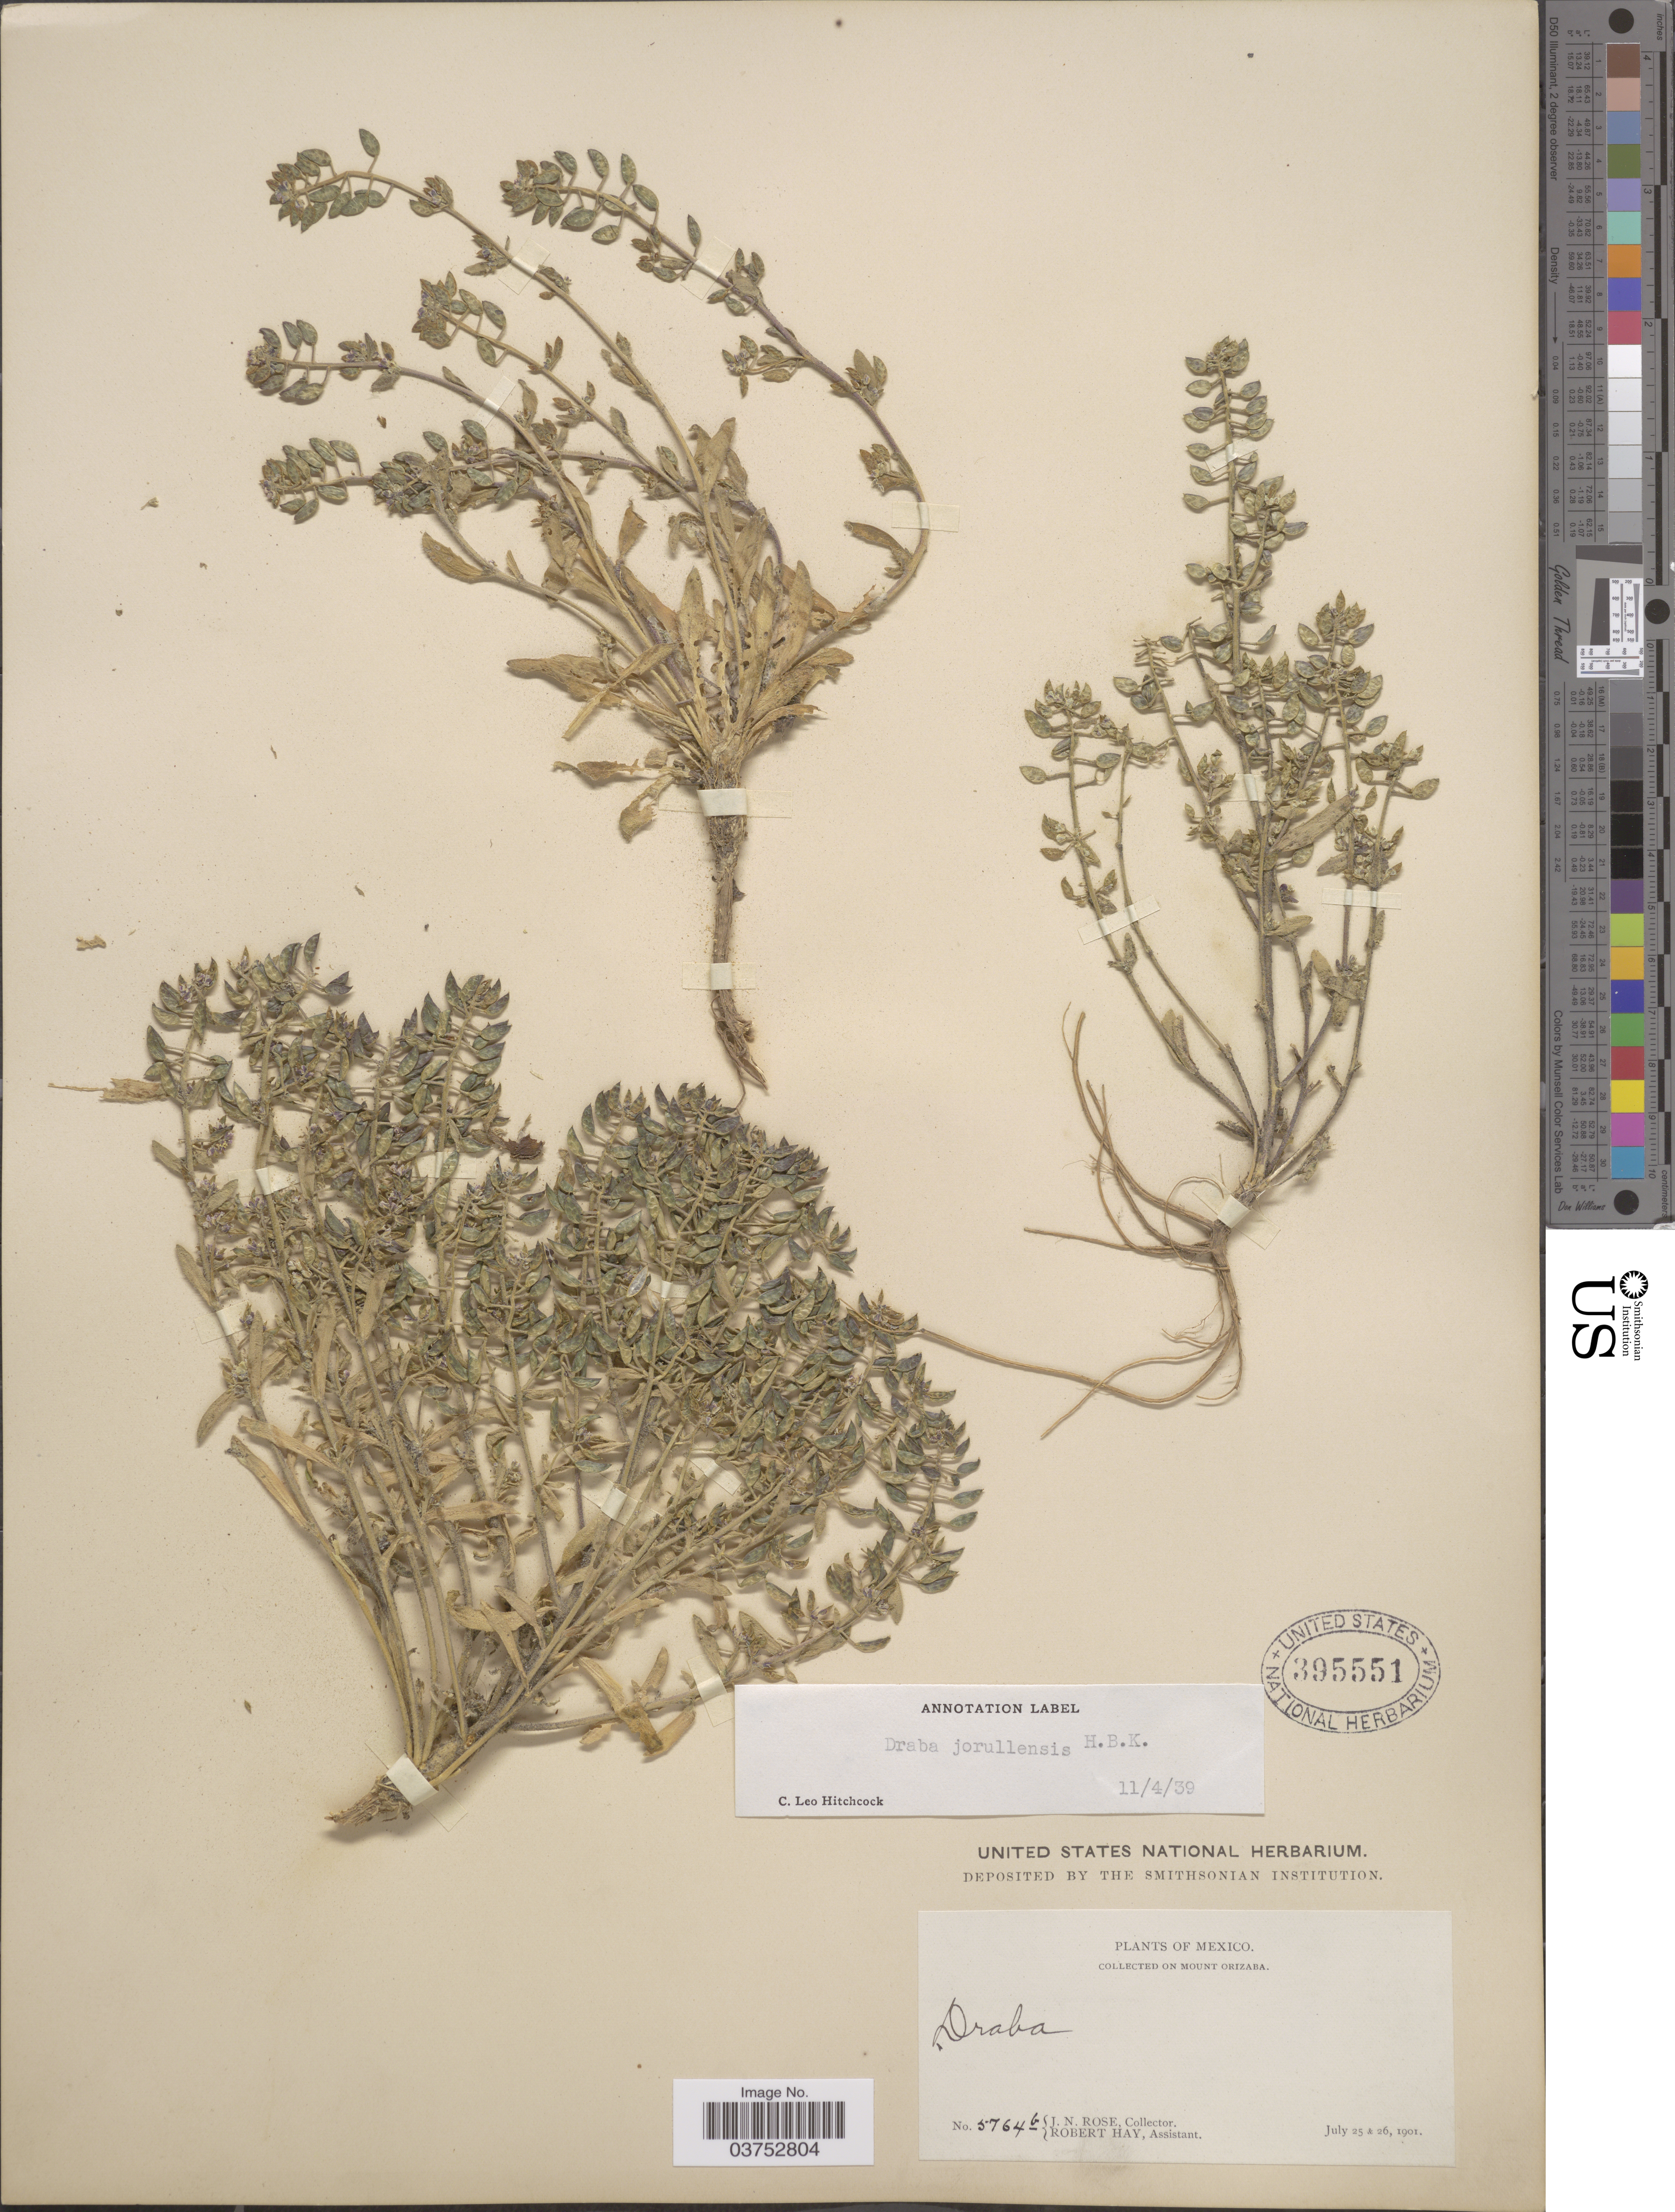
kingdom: Plantae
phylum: Tracheophyta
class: Magnoliopsida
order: Brassicales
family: Brassicaceae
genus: Draba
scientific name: Draba jorullensis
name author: Kunth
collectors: J. N. Rose & R. H. Hay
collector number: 5764b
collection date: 1901-07-25/1901-07-26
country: Mexico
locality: On Mount Orizaba.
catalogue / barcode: US 395551